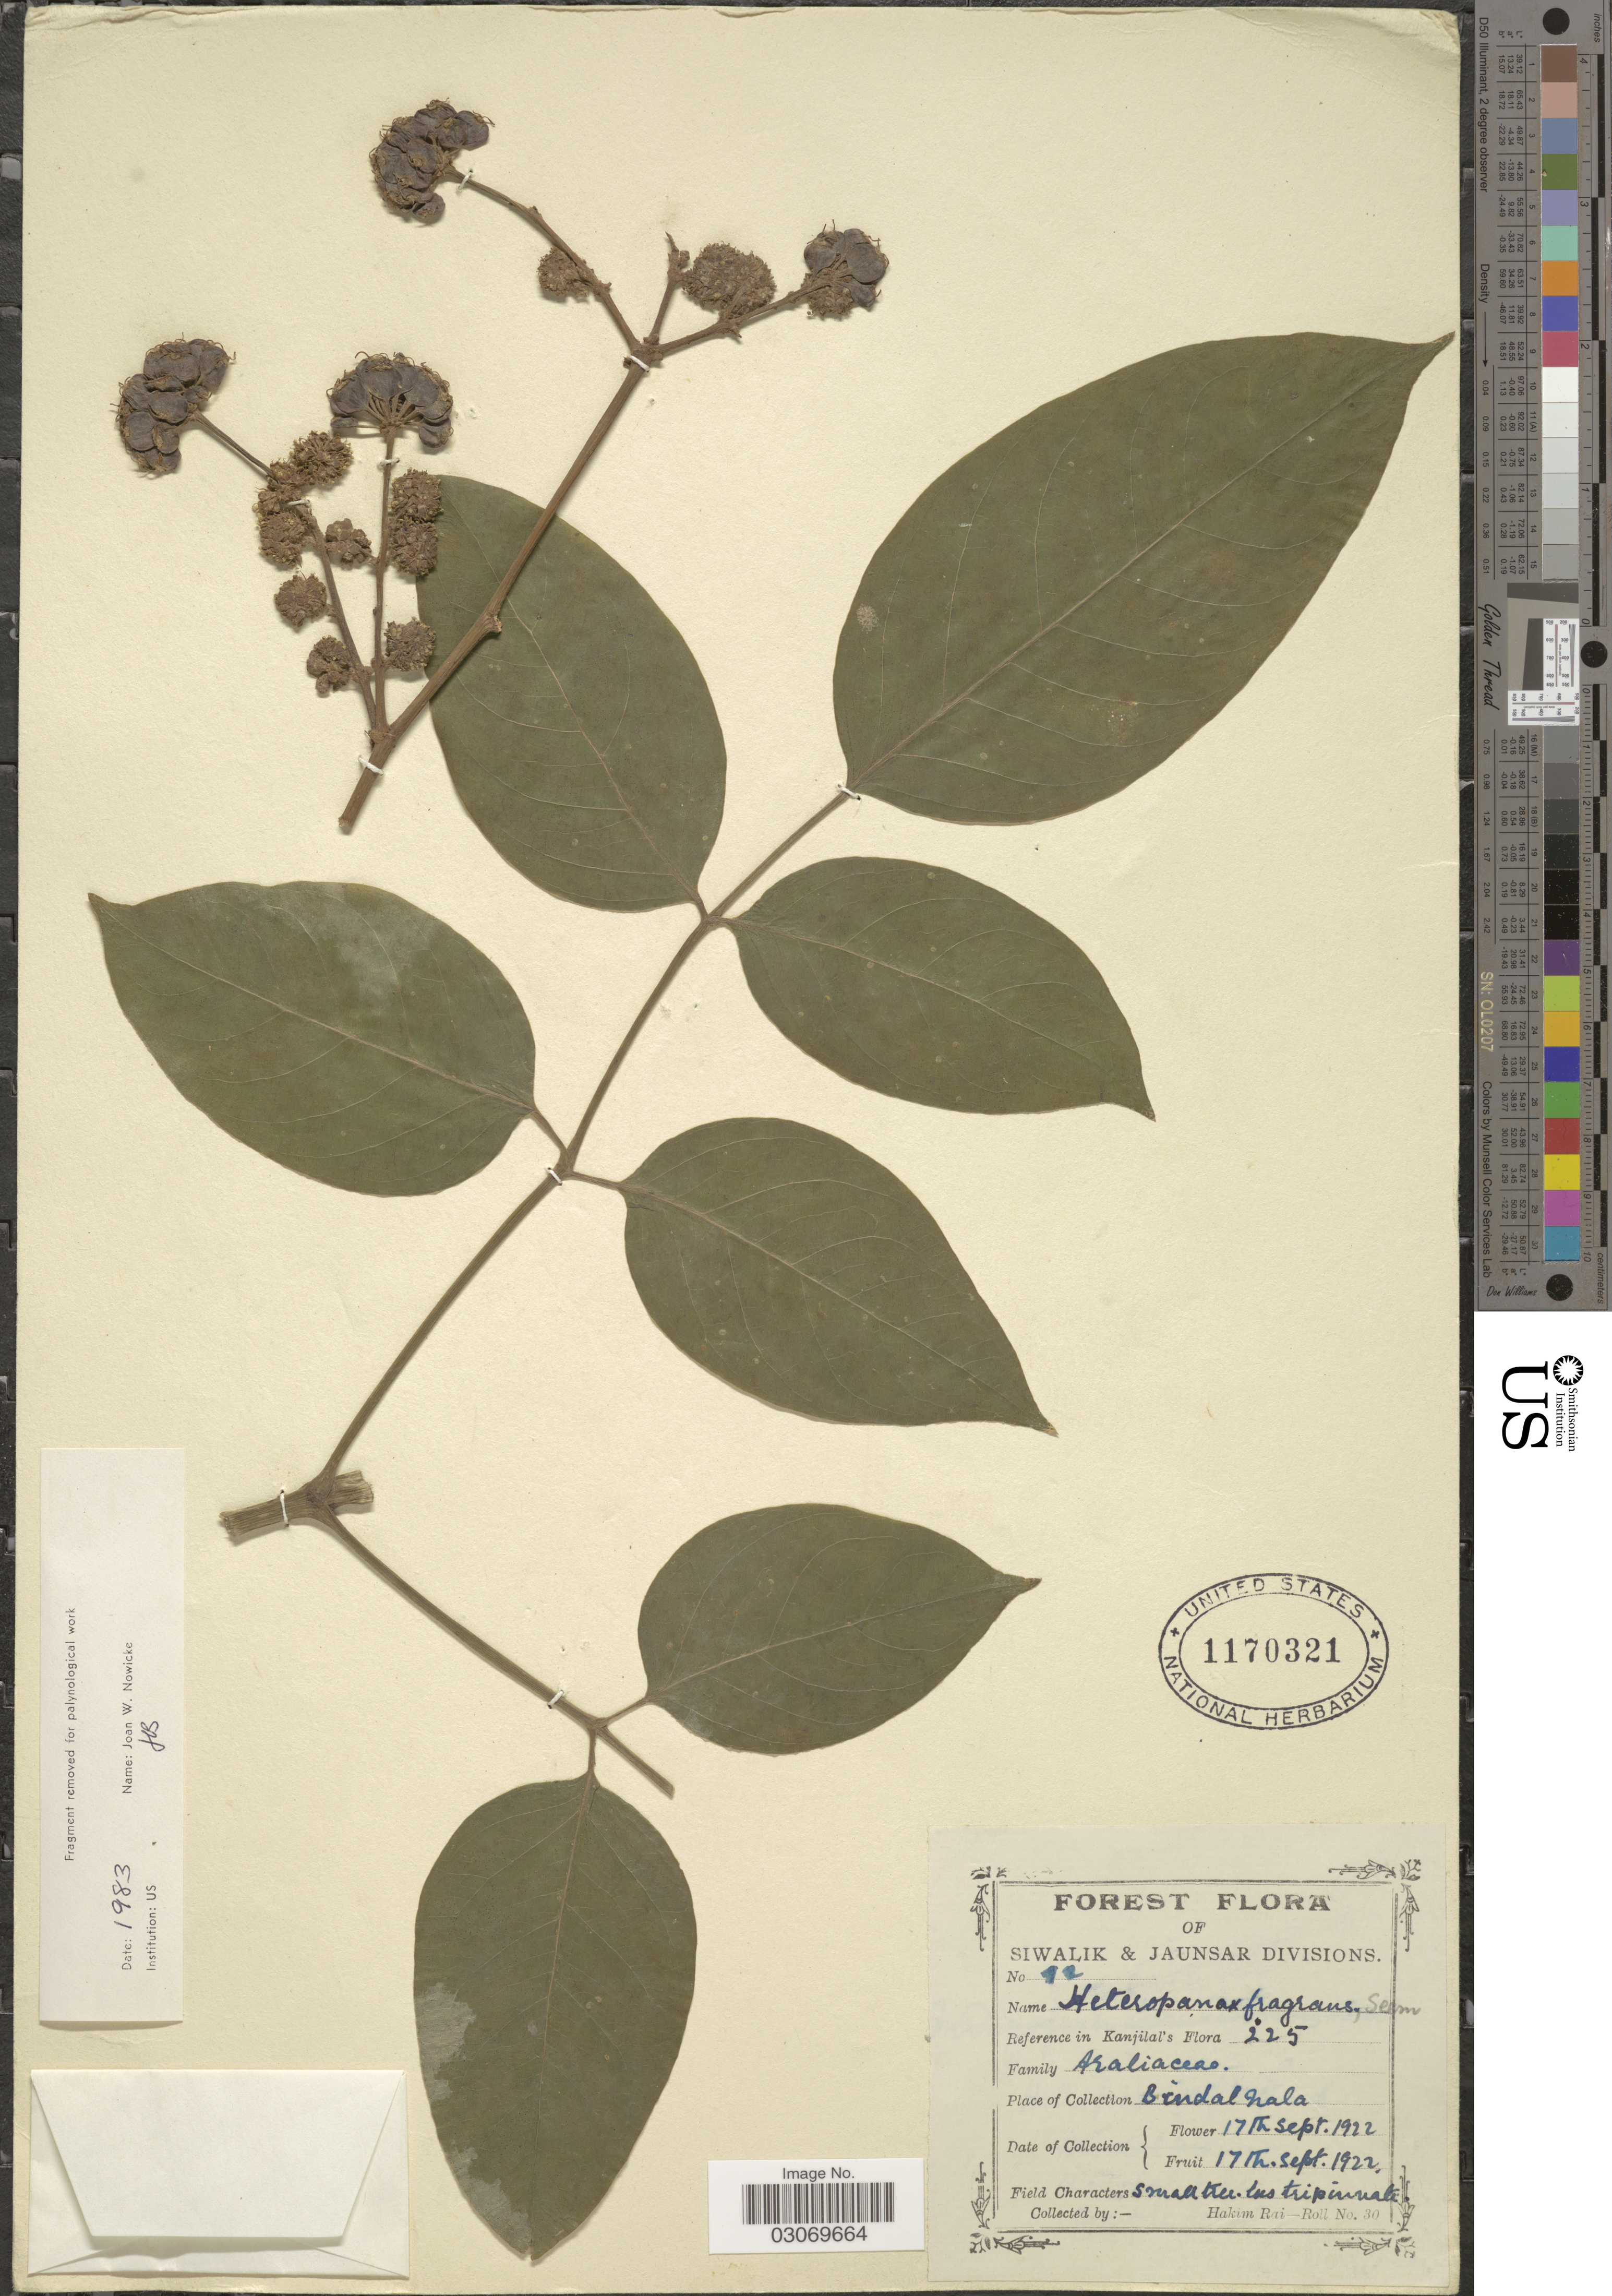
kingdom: Plantae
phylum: Tracheophyta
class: Magnoliopsida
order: Apiales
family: Araliaceae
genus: Heteropanax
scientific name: Heteropanax fragrans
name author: (Roxb.) Seem.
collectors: H. Rai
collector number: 225 ?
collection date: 1922-09-17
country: India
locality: Siwalik & Jaunsar Divisions, Bindal Nala.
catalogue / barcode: US 1170321